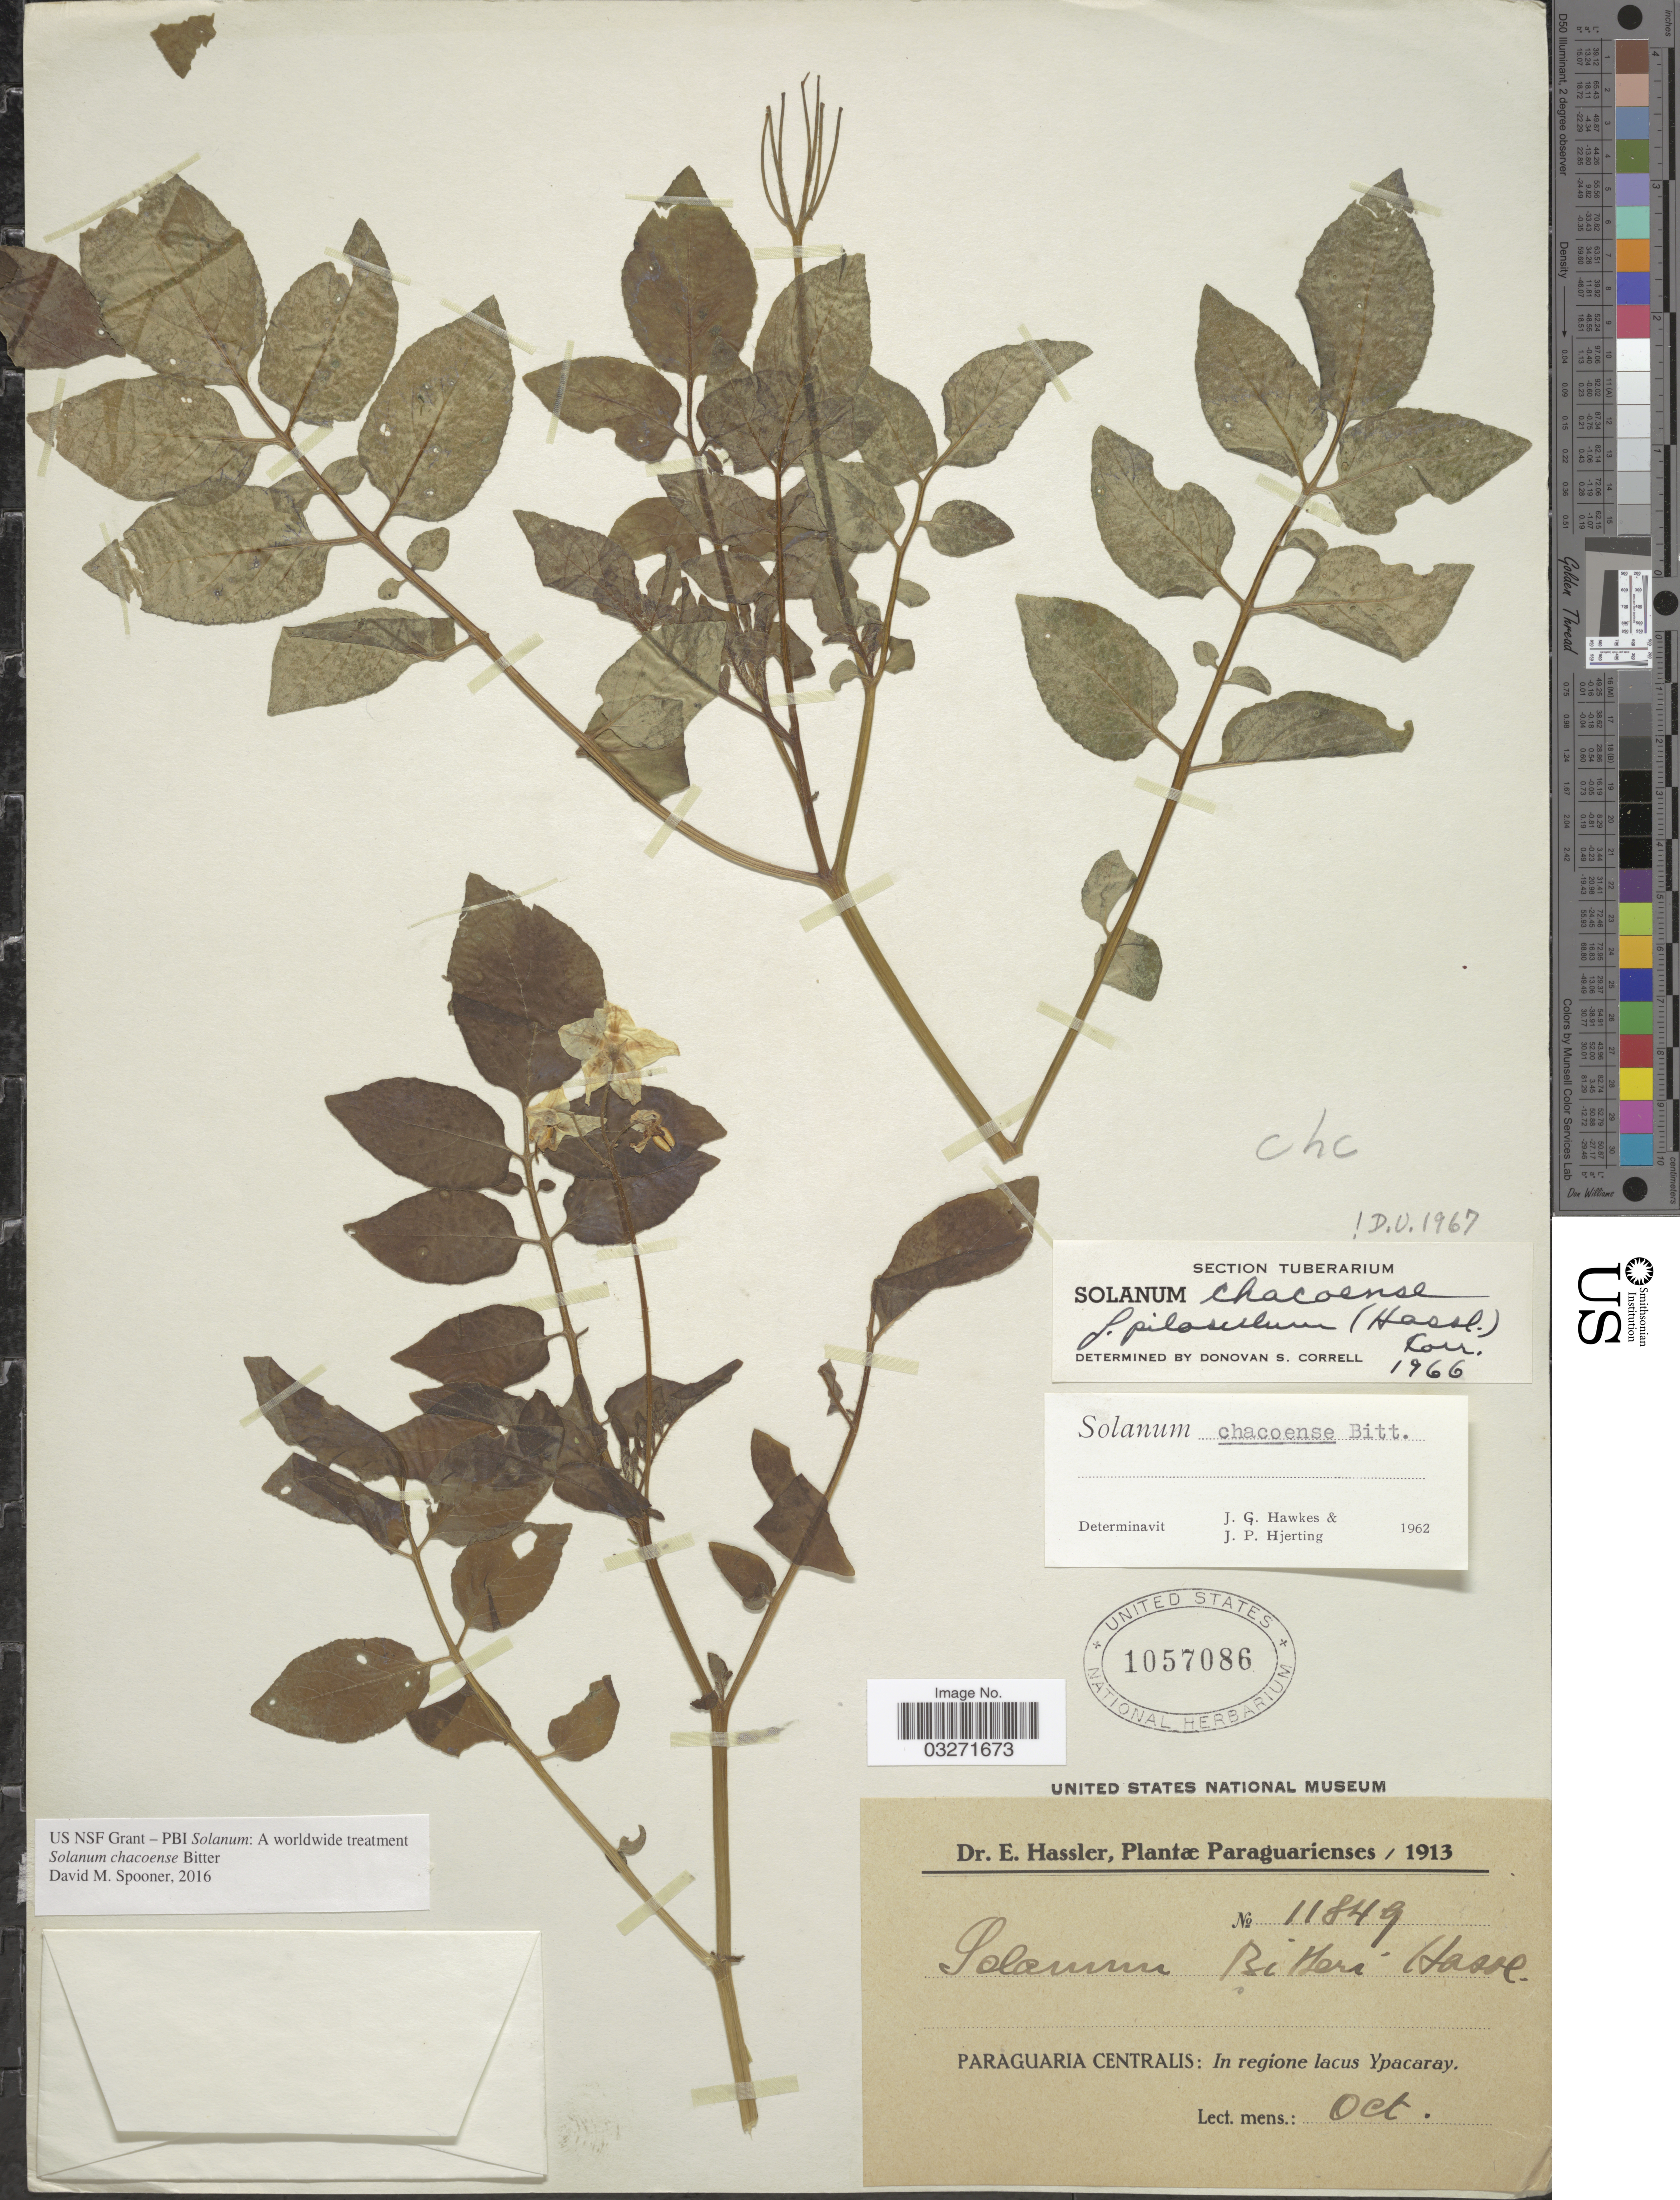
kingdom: Plantae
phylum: Tracheophyta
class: Magnoliopsida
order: Solanales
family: Solanaceae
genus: Solanum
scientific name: Solanum chacoense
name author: Bitt.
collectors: E. Hassler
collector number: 11849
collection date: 1913-10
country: Paraguay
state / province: Paraguari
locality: Paraguaria Centralis: In regione lacus Ypacaray.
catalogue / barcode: US 1057086